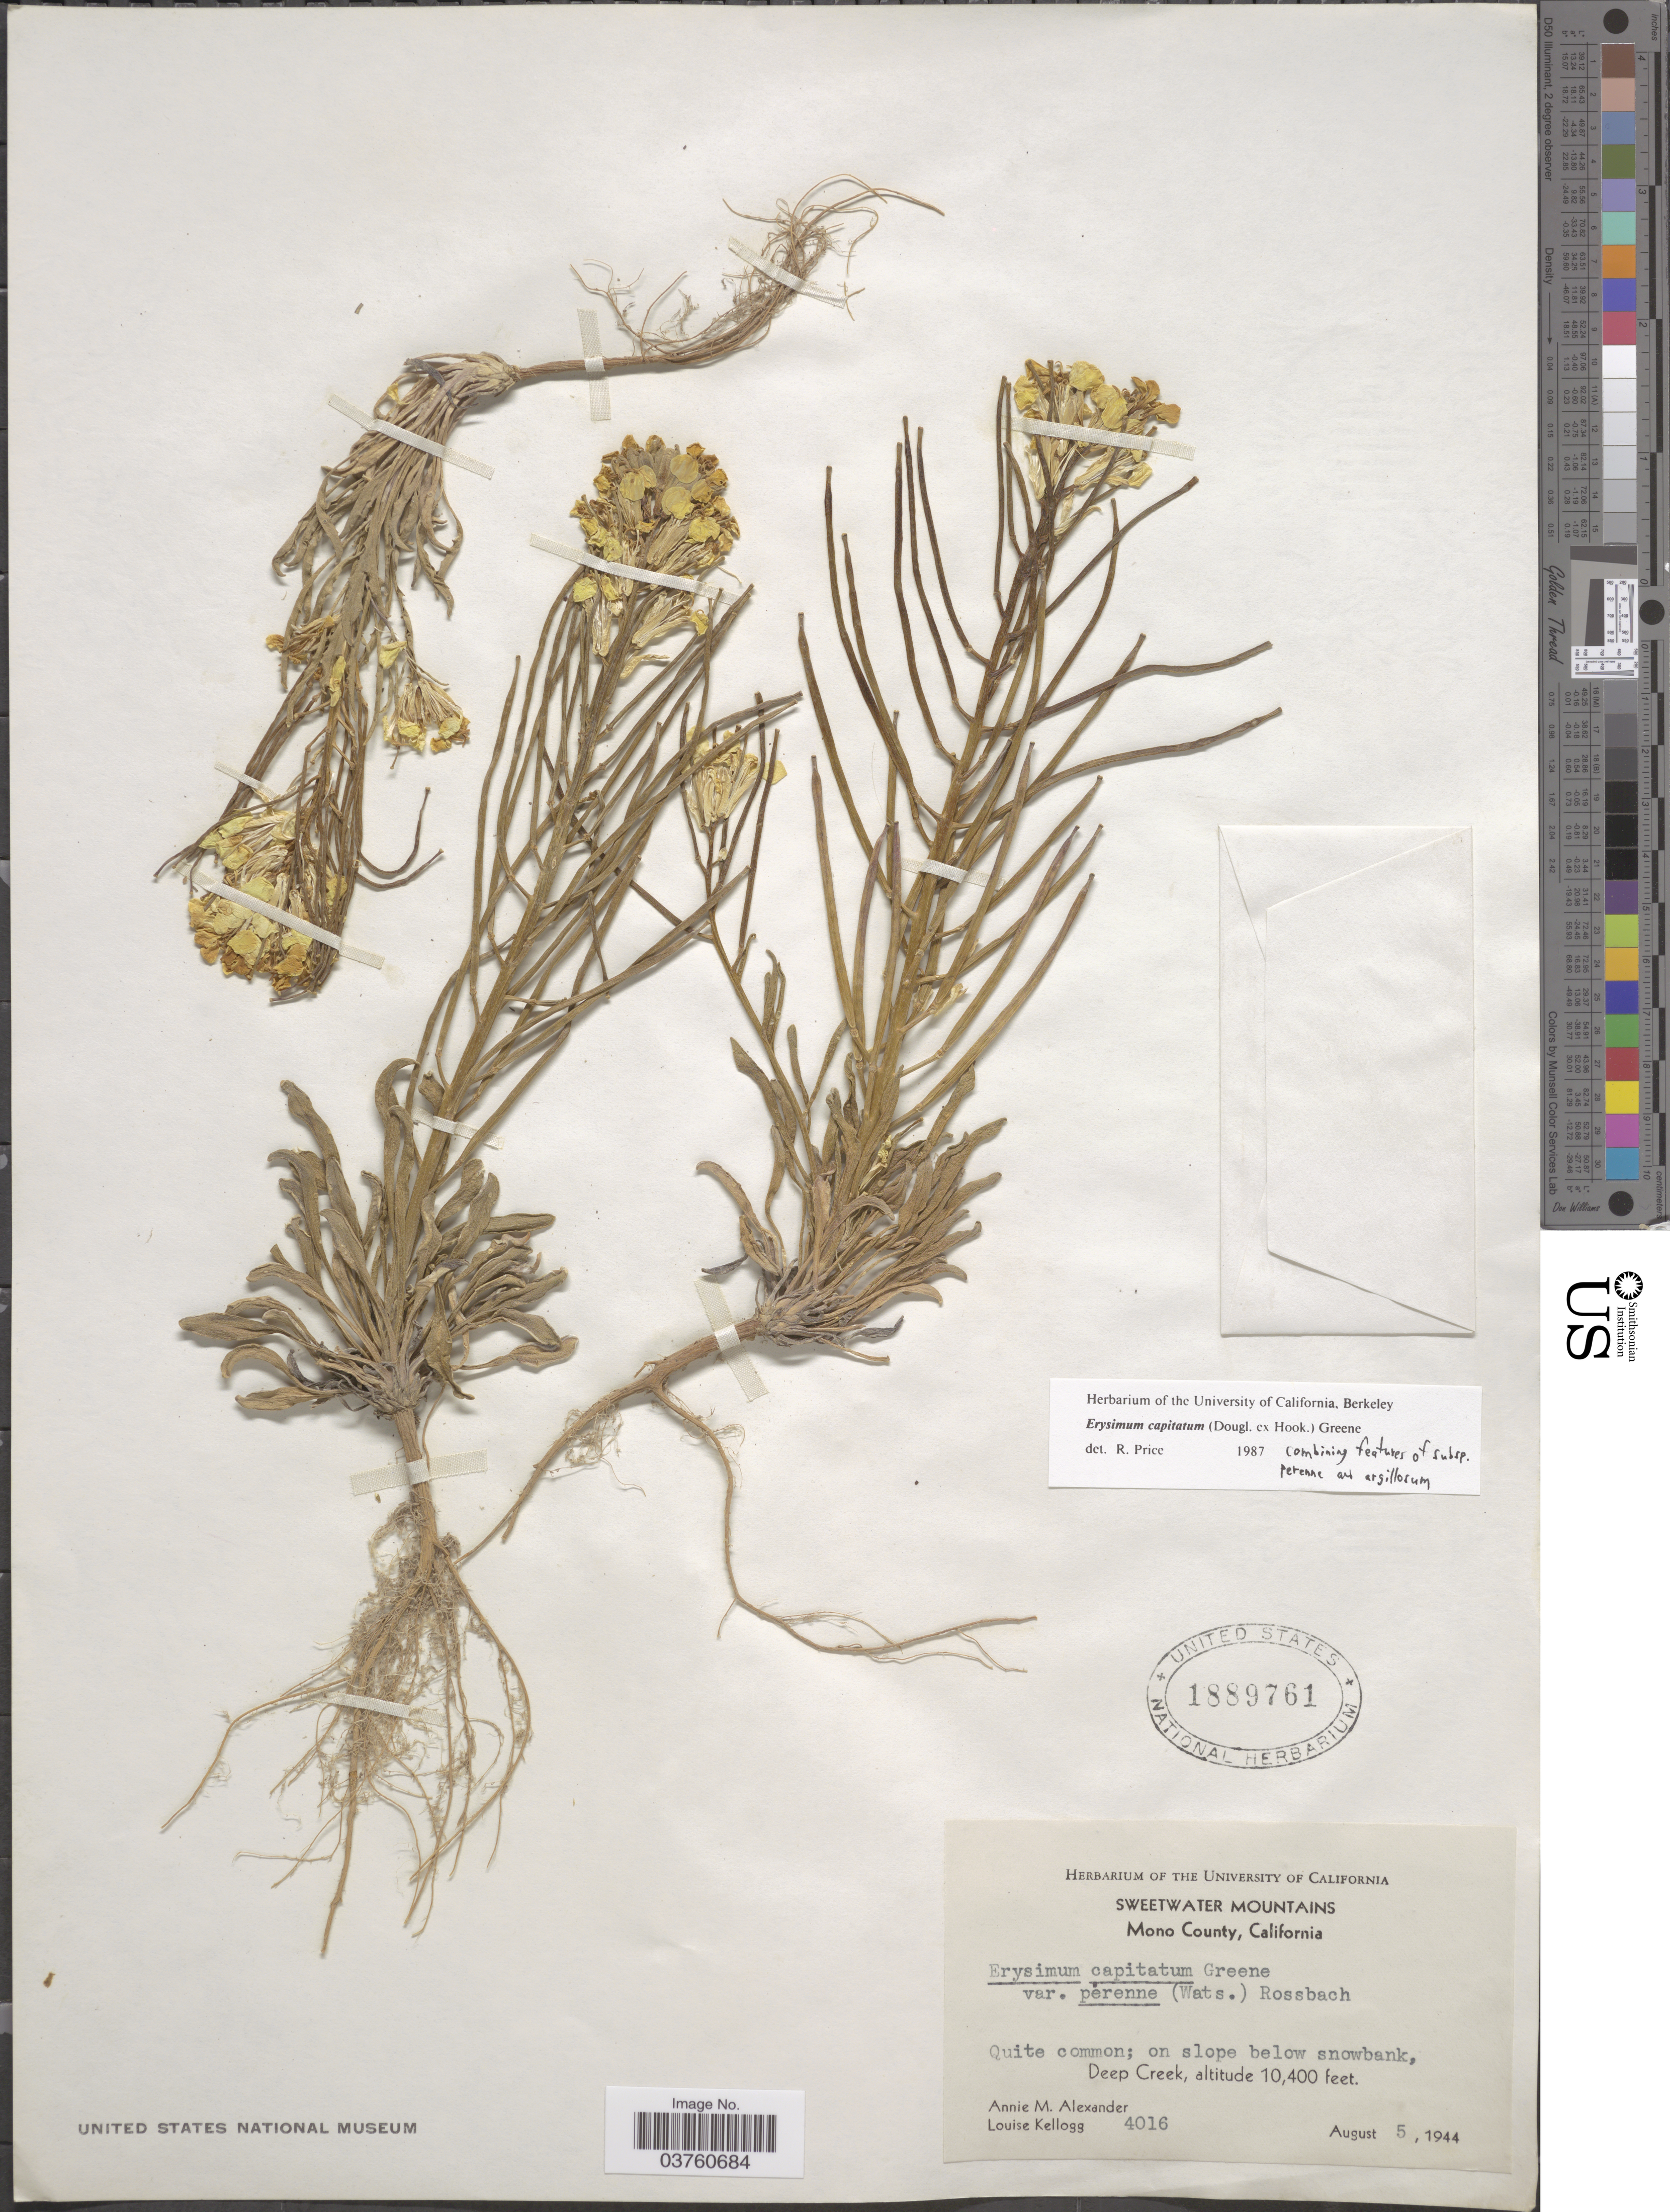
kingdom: Plantae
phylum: Tracheophyta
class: Magnoliopsida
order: Brassicales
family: Brassicaceae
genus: Erysimum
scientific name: Erysimum capitatum var. perenne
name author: (S. Watson ex Coville) R.J. Davis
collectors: A. M. Alexander & L. Kellogg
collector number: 4016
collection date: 1944-08-05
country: United States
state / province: California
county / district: Mono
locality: Sweetwater Mountains. Mono County. On slope below snowbank, Deep Creek.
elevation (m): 3170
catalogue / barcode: US 1889761